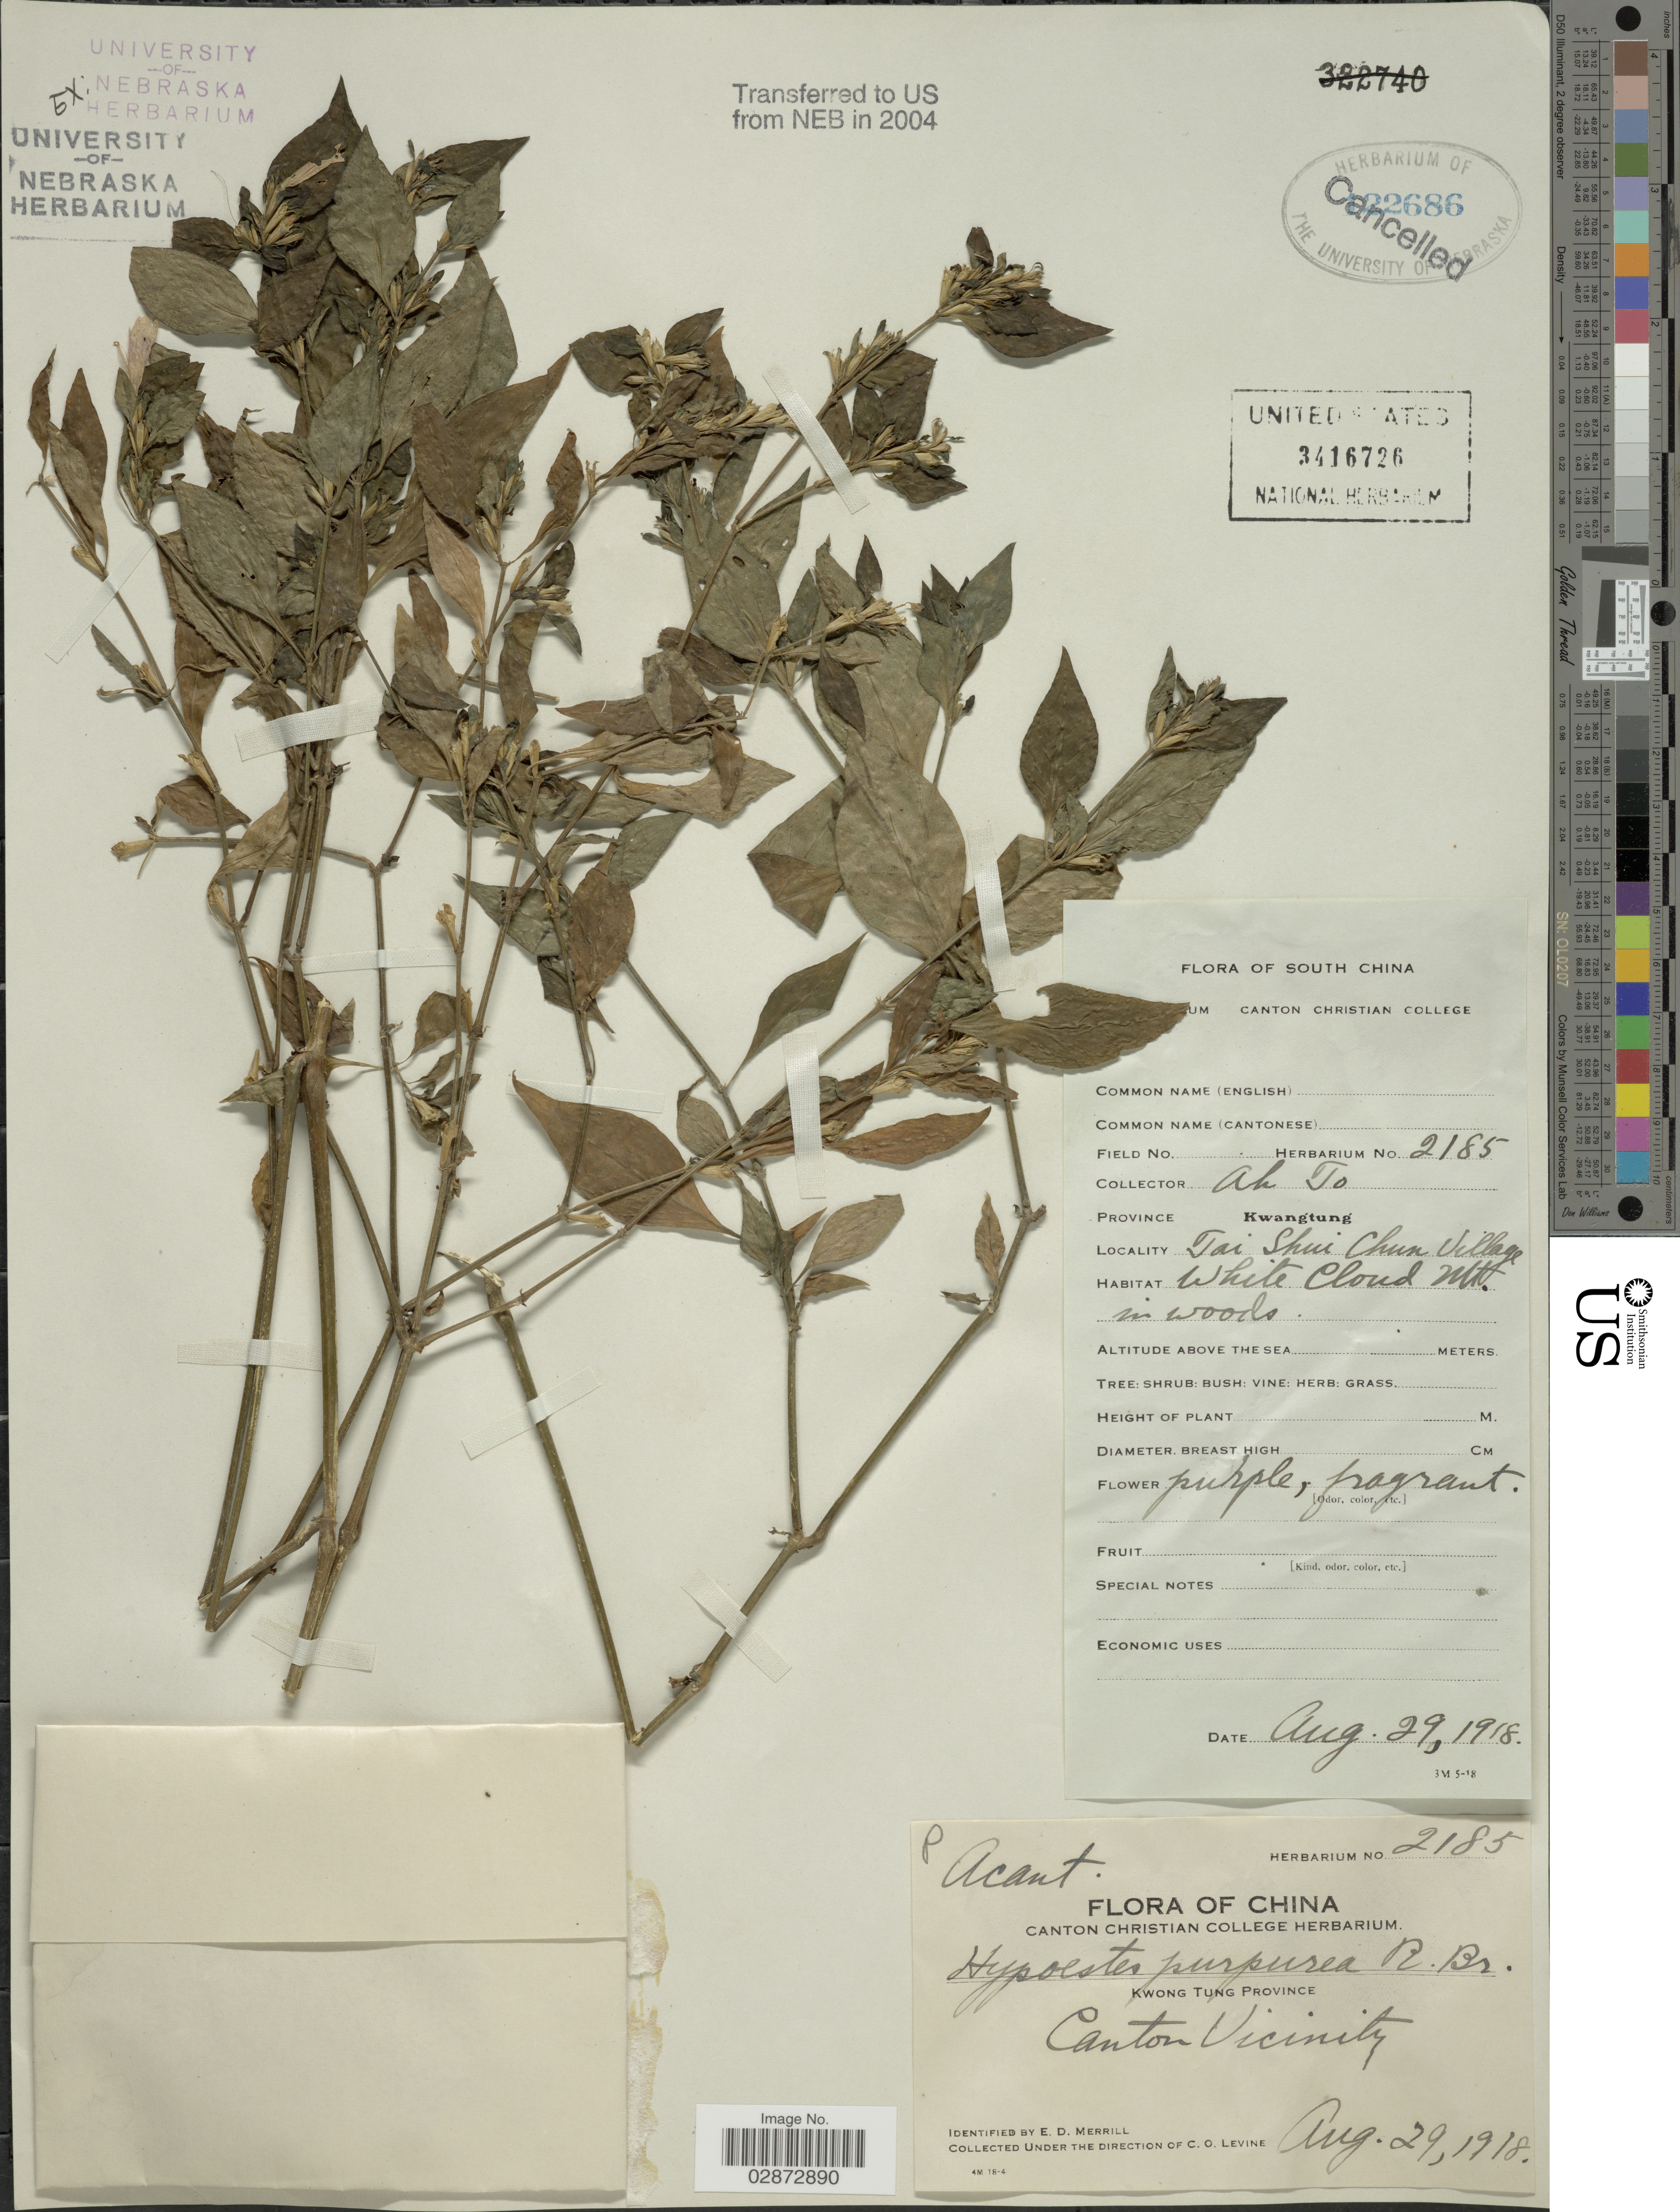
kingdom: Plantae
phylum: Tracheophyta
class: Magnoliopsida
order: Lamiales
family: Acanthaceae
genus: Hypoestes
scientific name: Hypoestes purpurea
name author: R. Br.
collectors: A. To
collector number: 2185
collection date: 1918-08-29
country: China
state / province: Guangdong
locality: Kwong Tung Province, Canton Vicinity, Kwangtung, Tai Shui Chun Villahe, White Cloud Mt.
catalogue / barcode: US 3416726